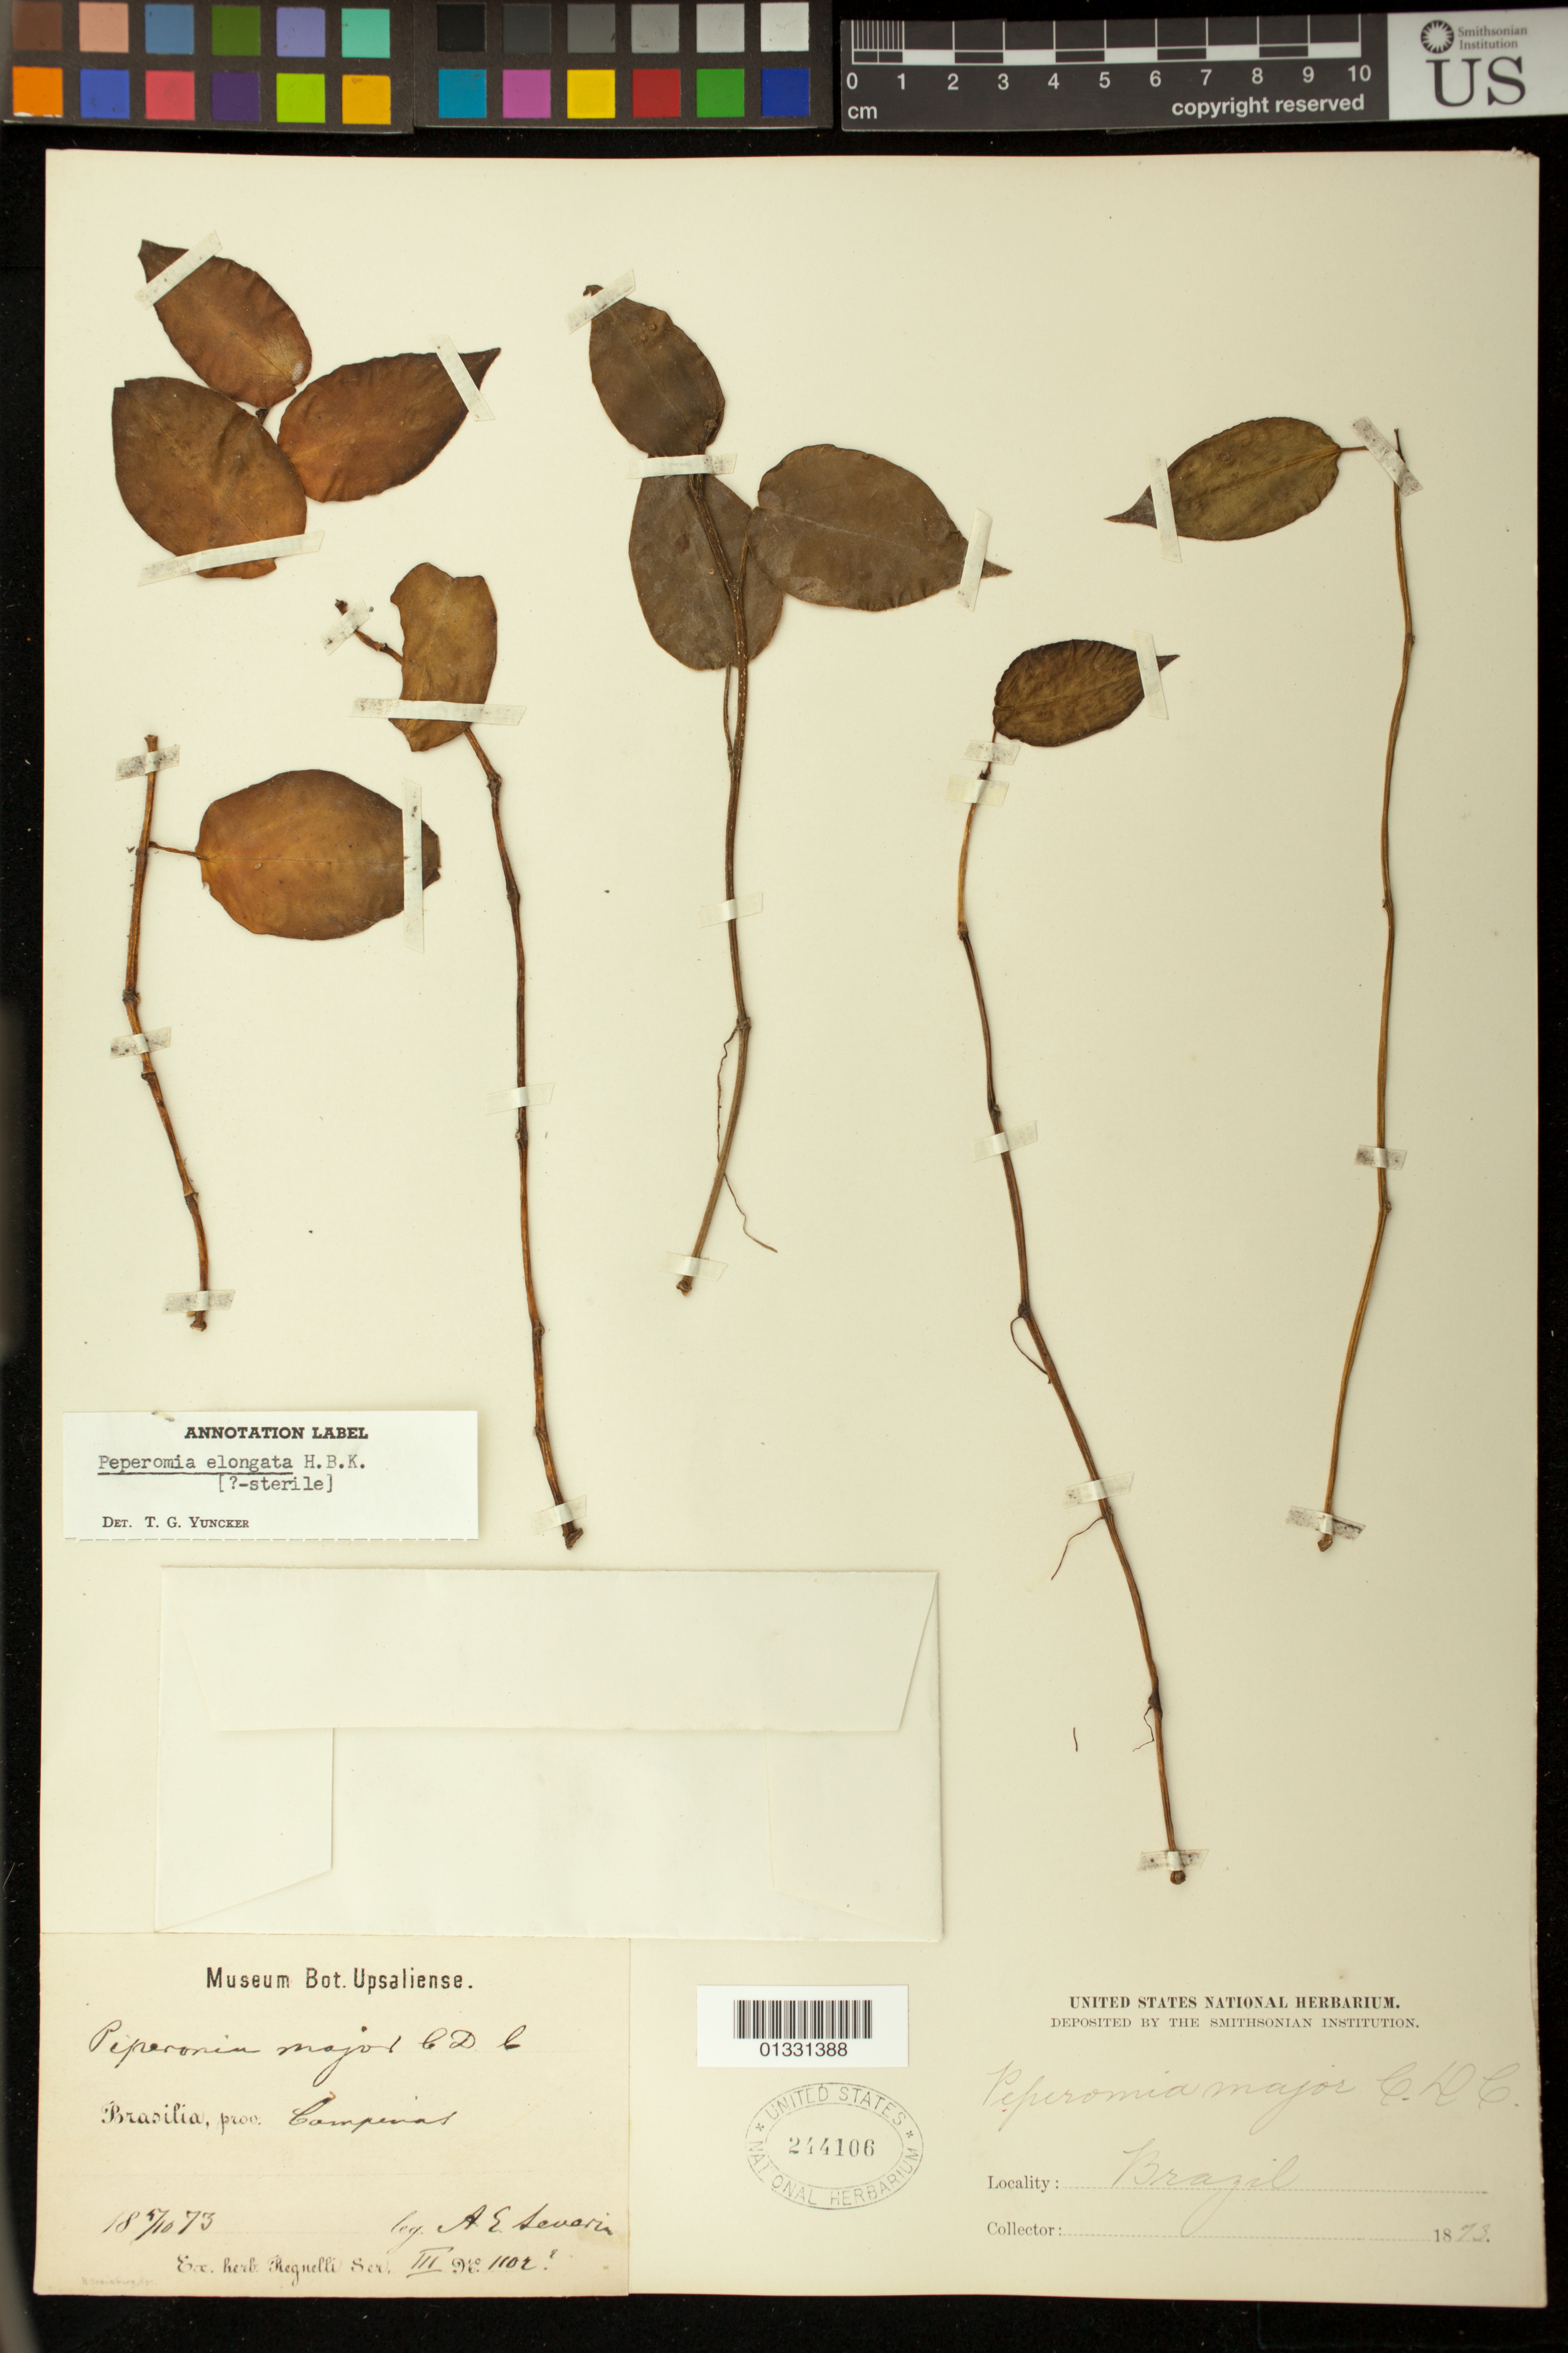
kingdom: Plantae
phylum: Tracheophyta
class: Magnoliopsida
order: Piperales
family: Piperaceae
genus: Peperomia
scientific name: Peperomia elongata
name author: Kunth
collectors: A. Severin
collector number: III 1102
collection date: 1873-10-05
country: Brazil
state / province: São Paulo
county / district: Campinas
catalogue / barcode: US 244106